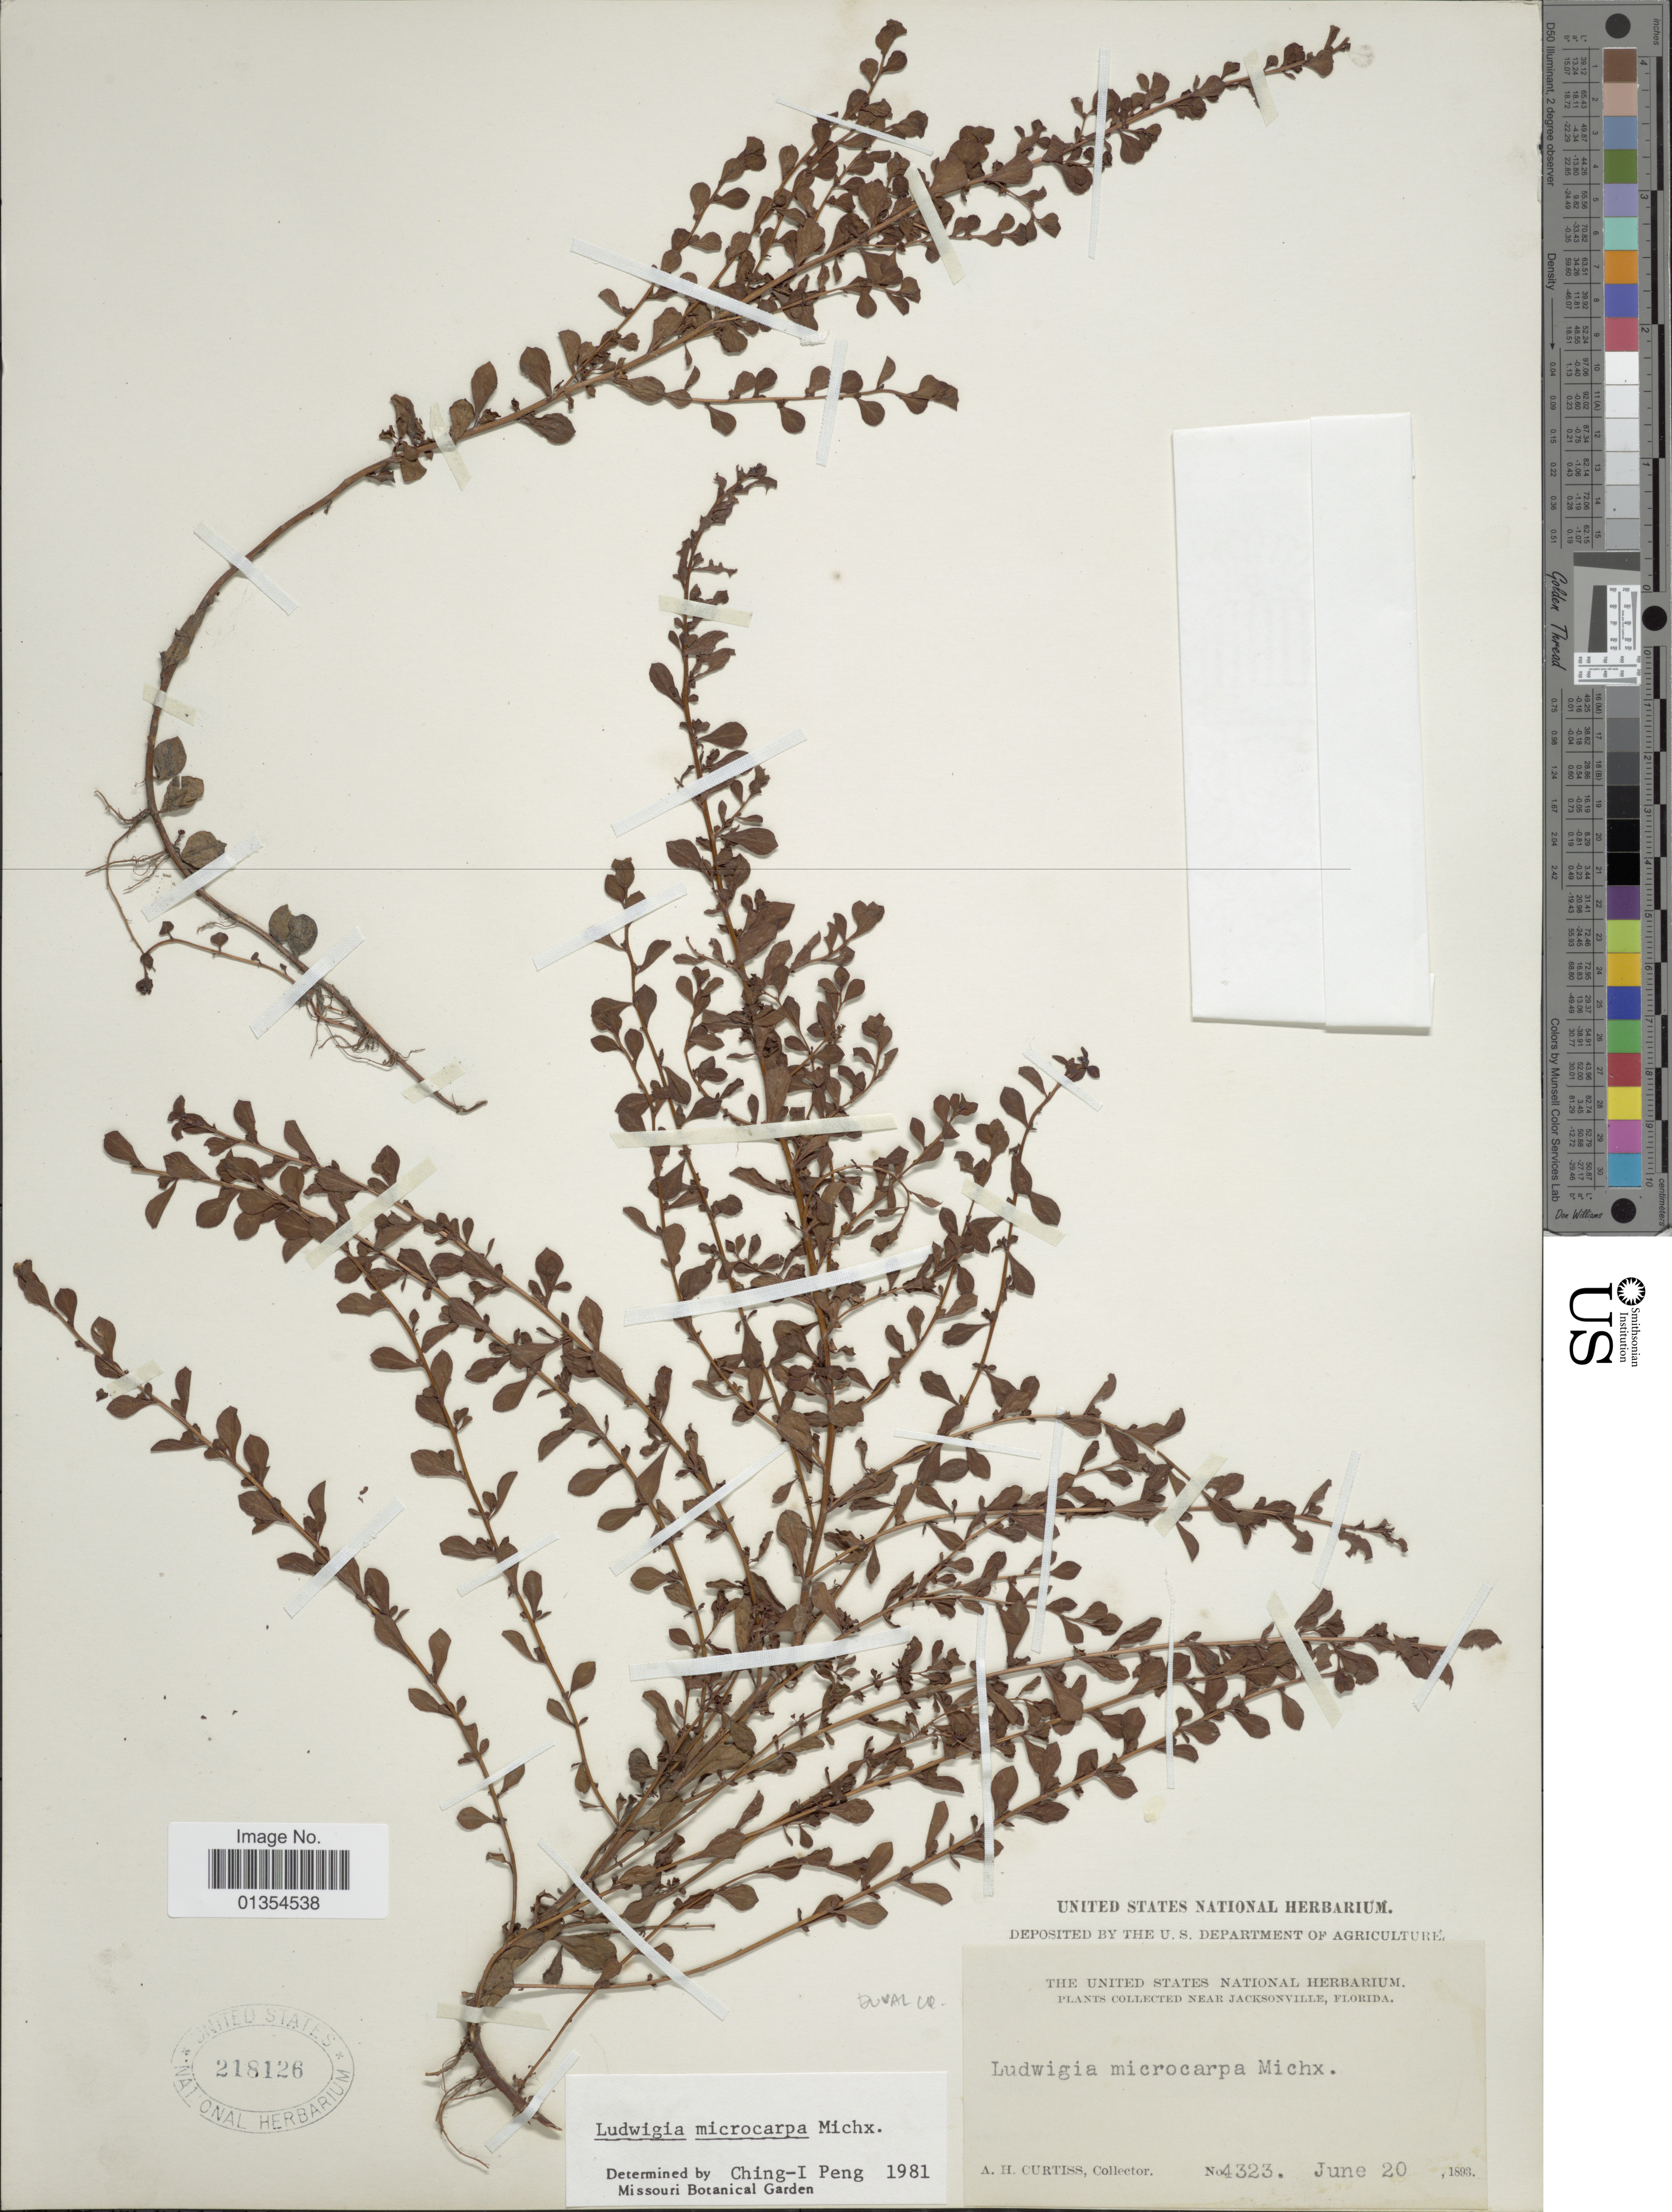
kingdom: Plantae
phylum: Tracheophyta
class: Magnoliopsida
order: Myrtales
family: Onagraceae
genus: Ludwigia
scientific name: Ludwigia microcarpa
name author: Michx.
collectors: A. H. Curtiss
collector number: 4323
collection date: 1893-06-20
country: United States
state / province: Florida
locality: Jacksonville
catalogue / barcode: US 218126